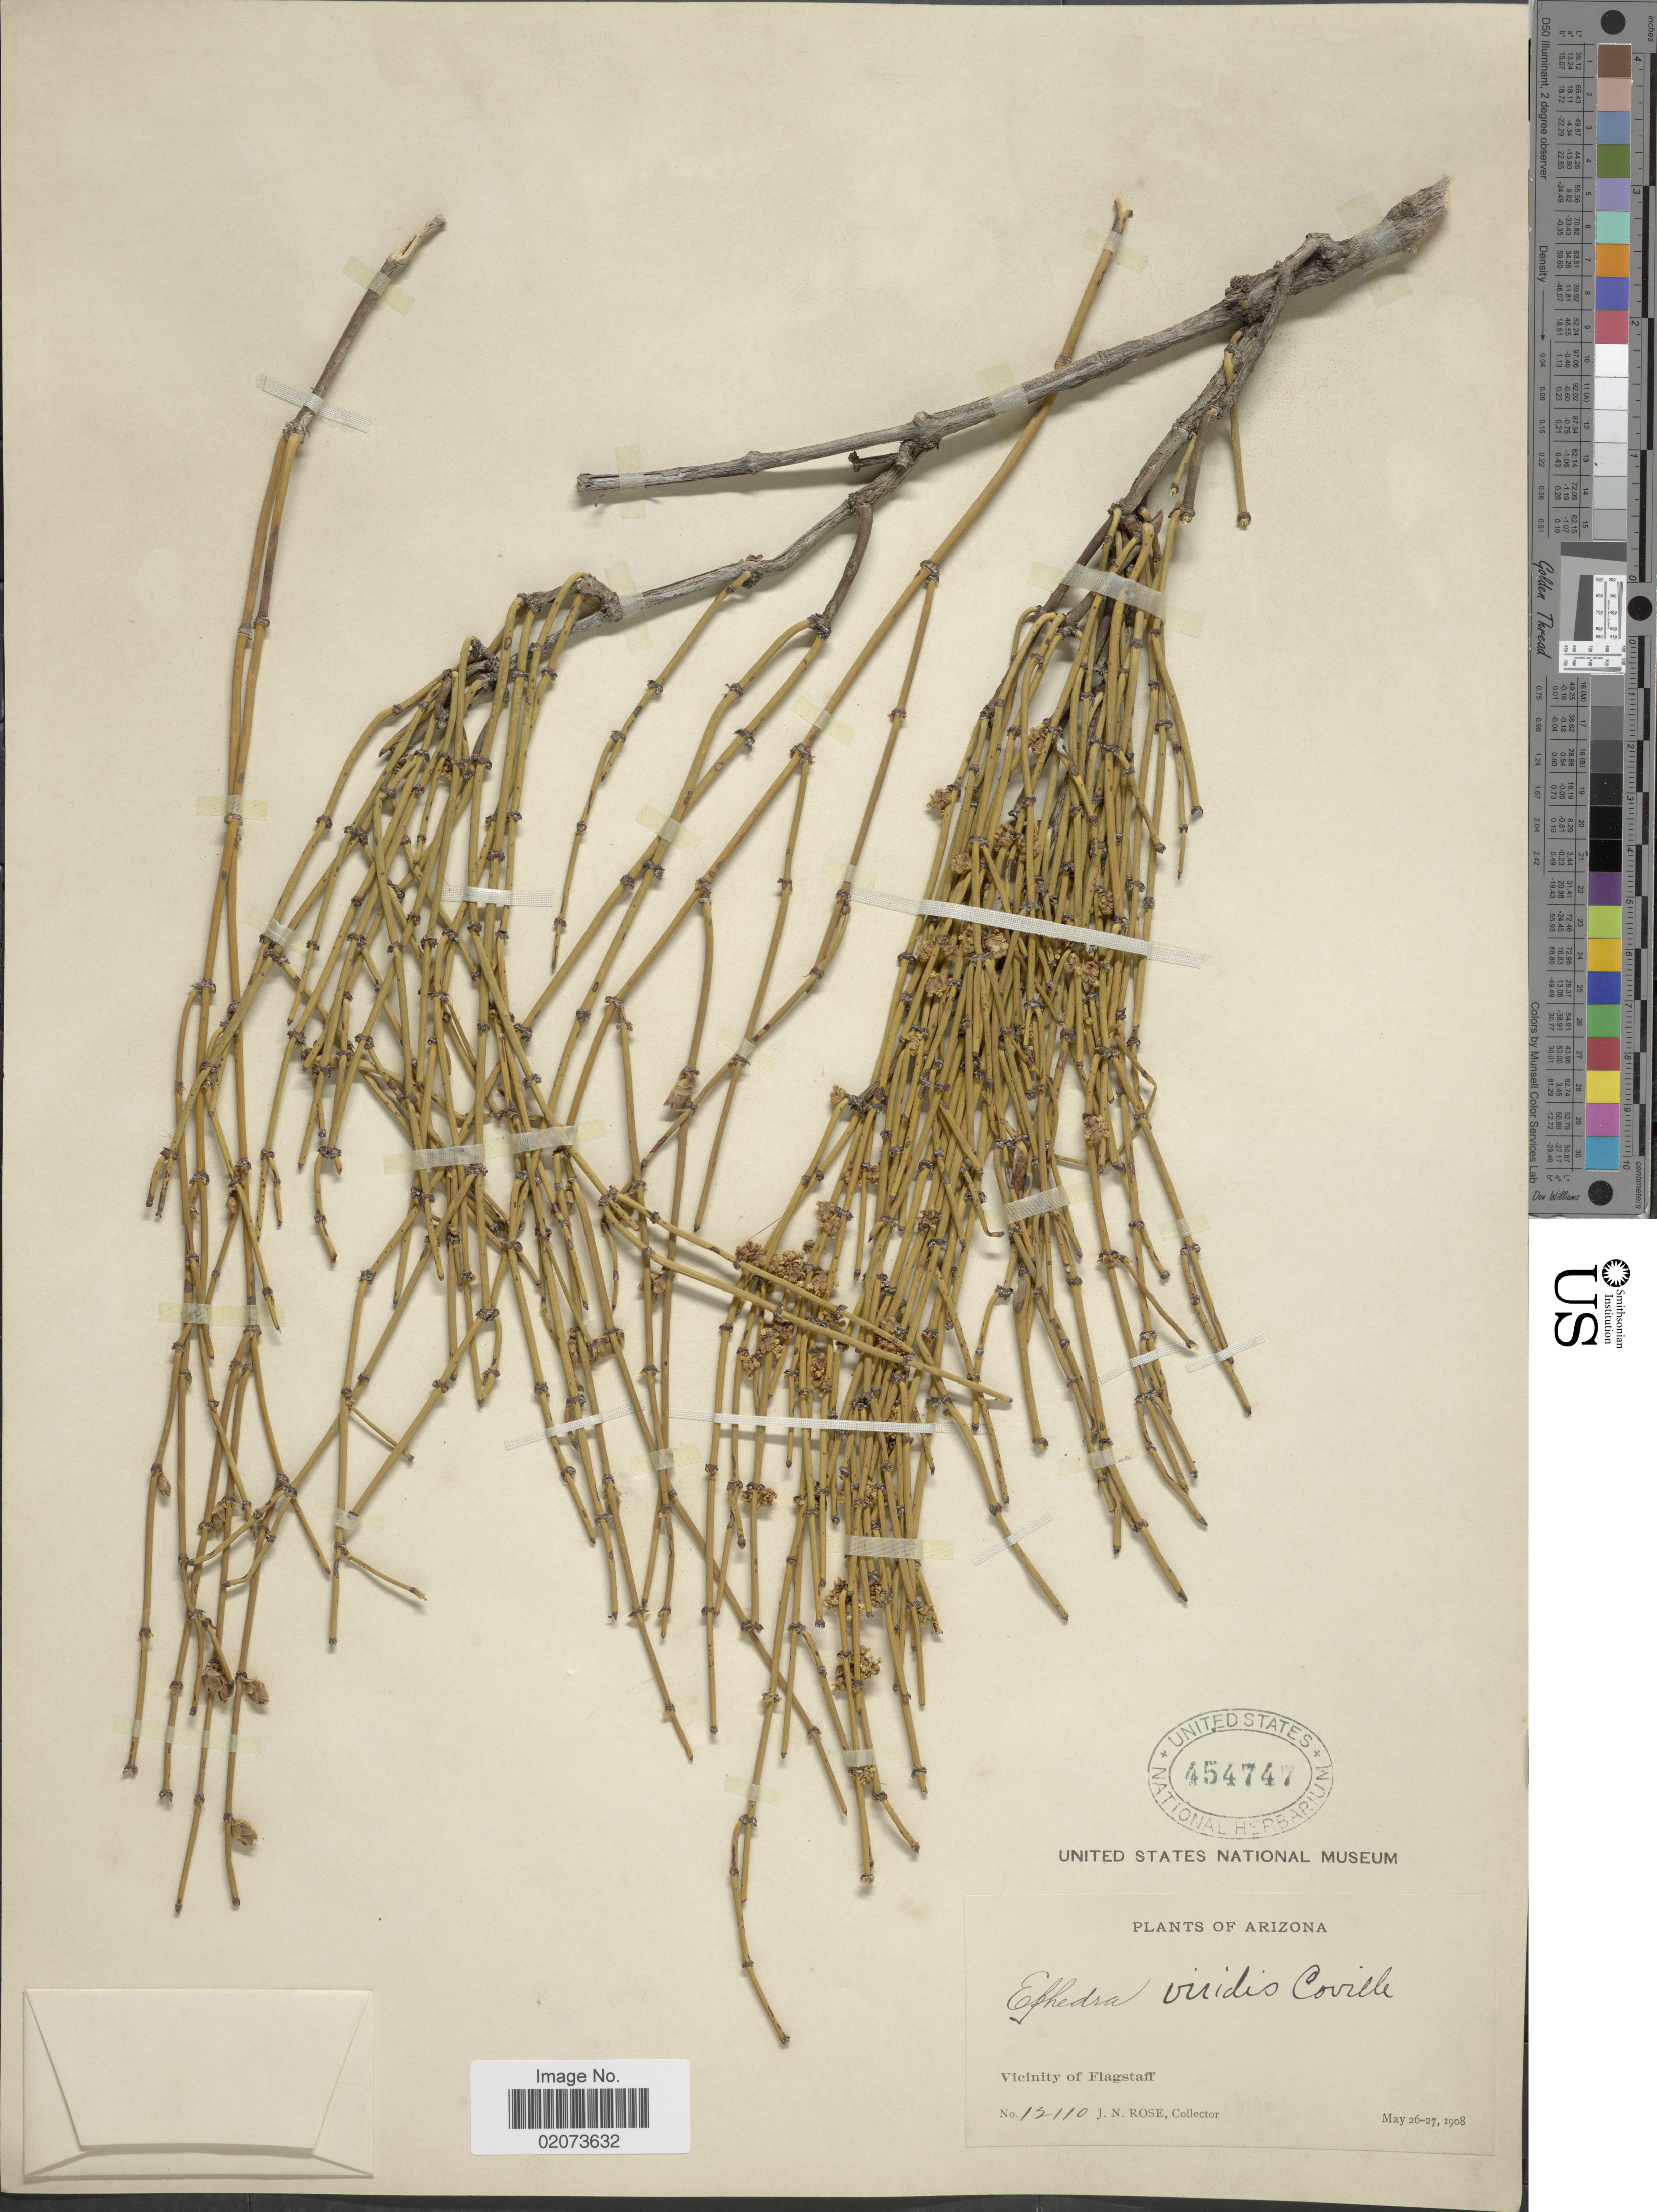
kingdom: Plantae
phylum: Tracheophyta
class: Gnetopsida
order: Ephedrales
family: Ephedraceae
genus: Ephedra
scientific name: Ephedra viridis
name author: Coville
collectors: J. N. Rose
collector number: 12110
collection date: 1908-05-26/1908-05-27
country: United States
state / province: Arizona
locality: Vicinity of Flagstaff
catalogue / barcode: US 454747